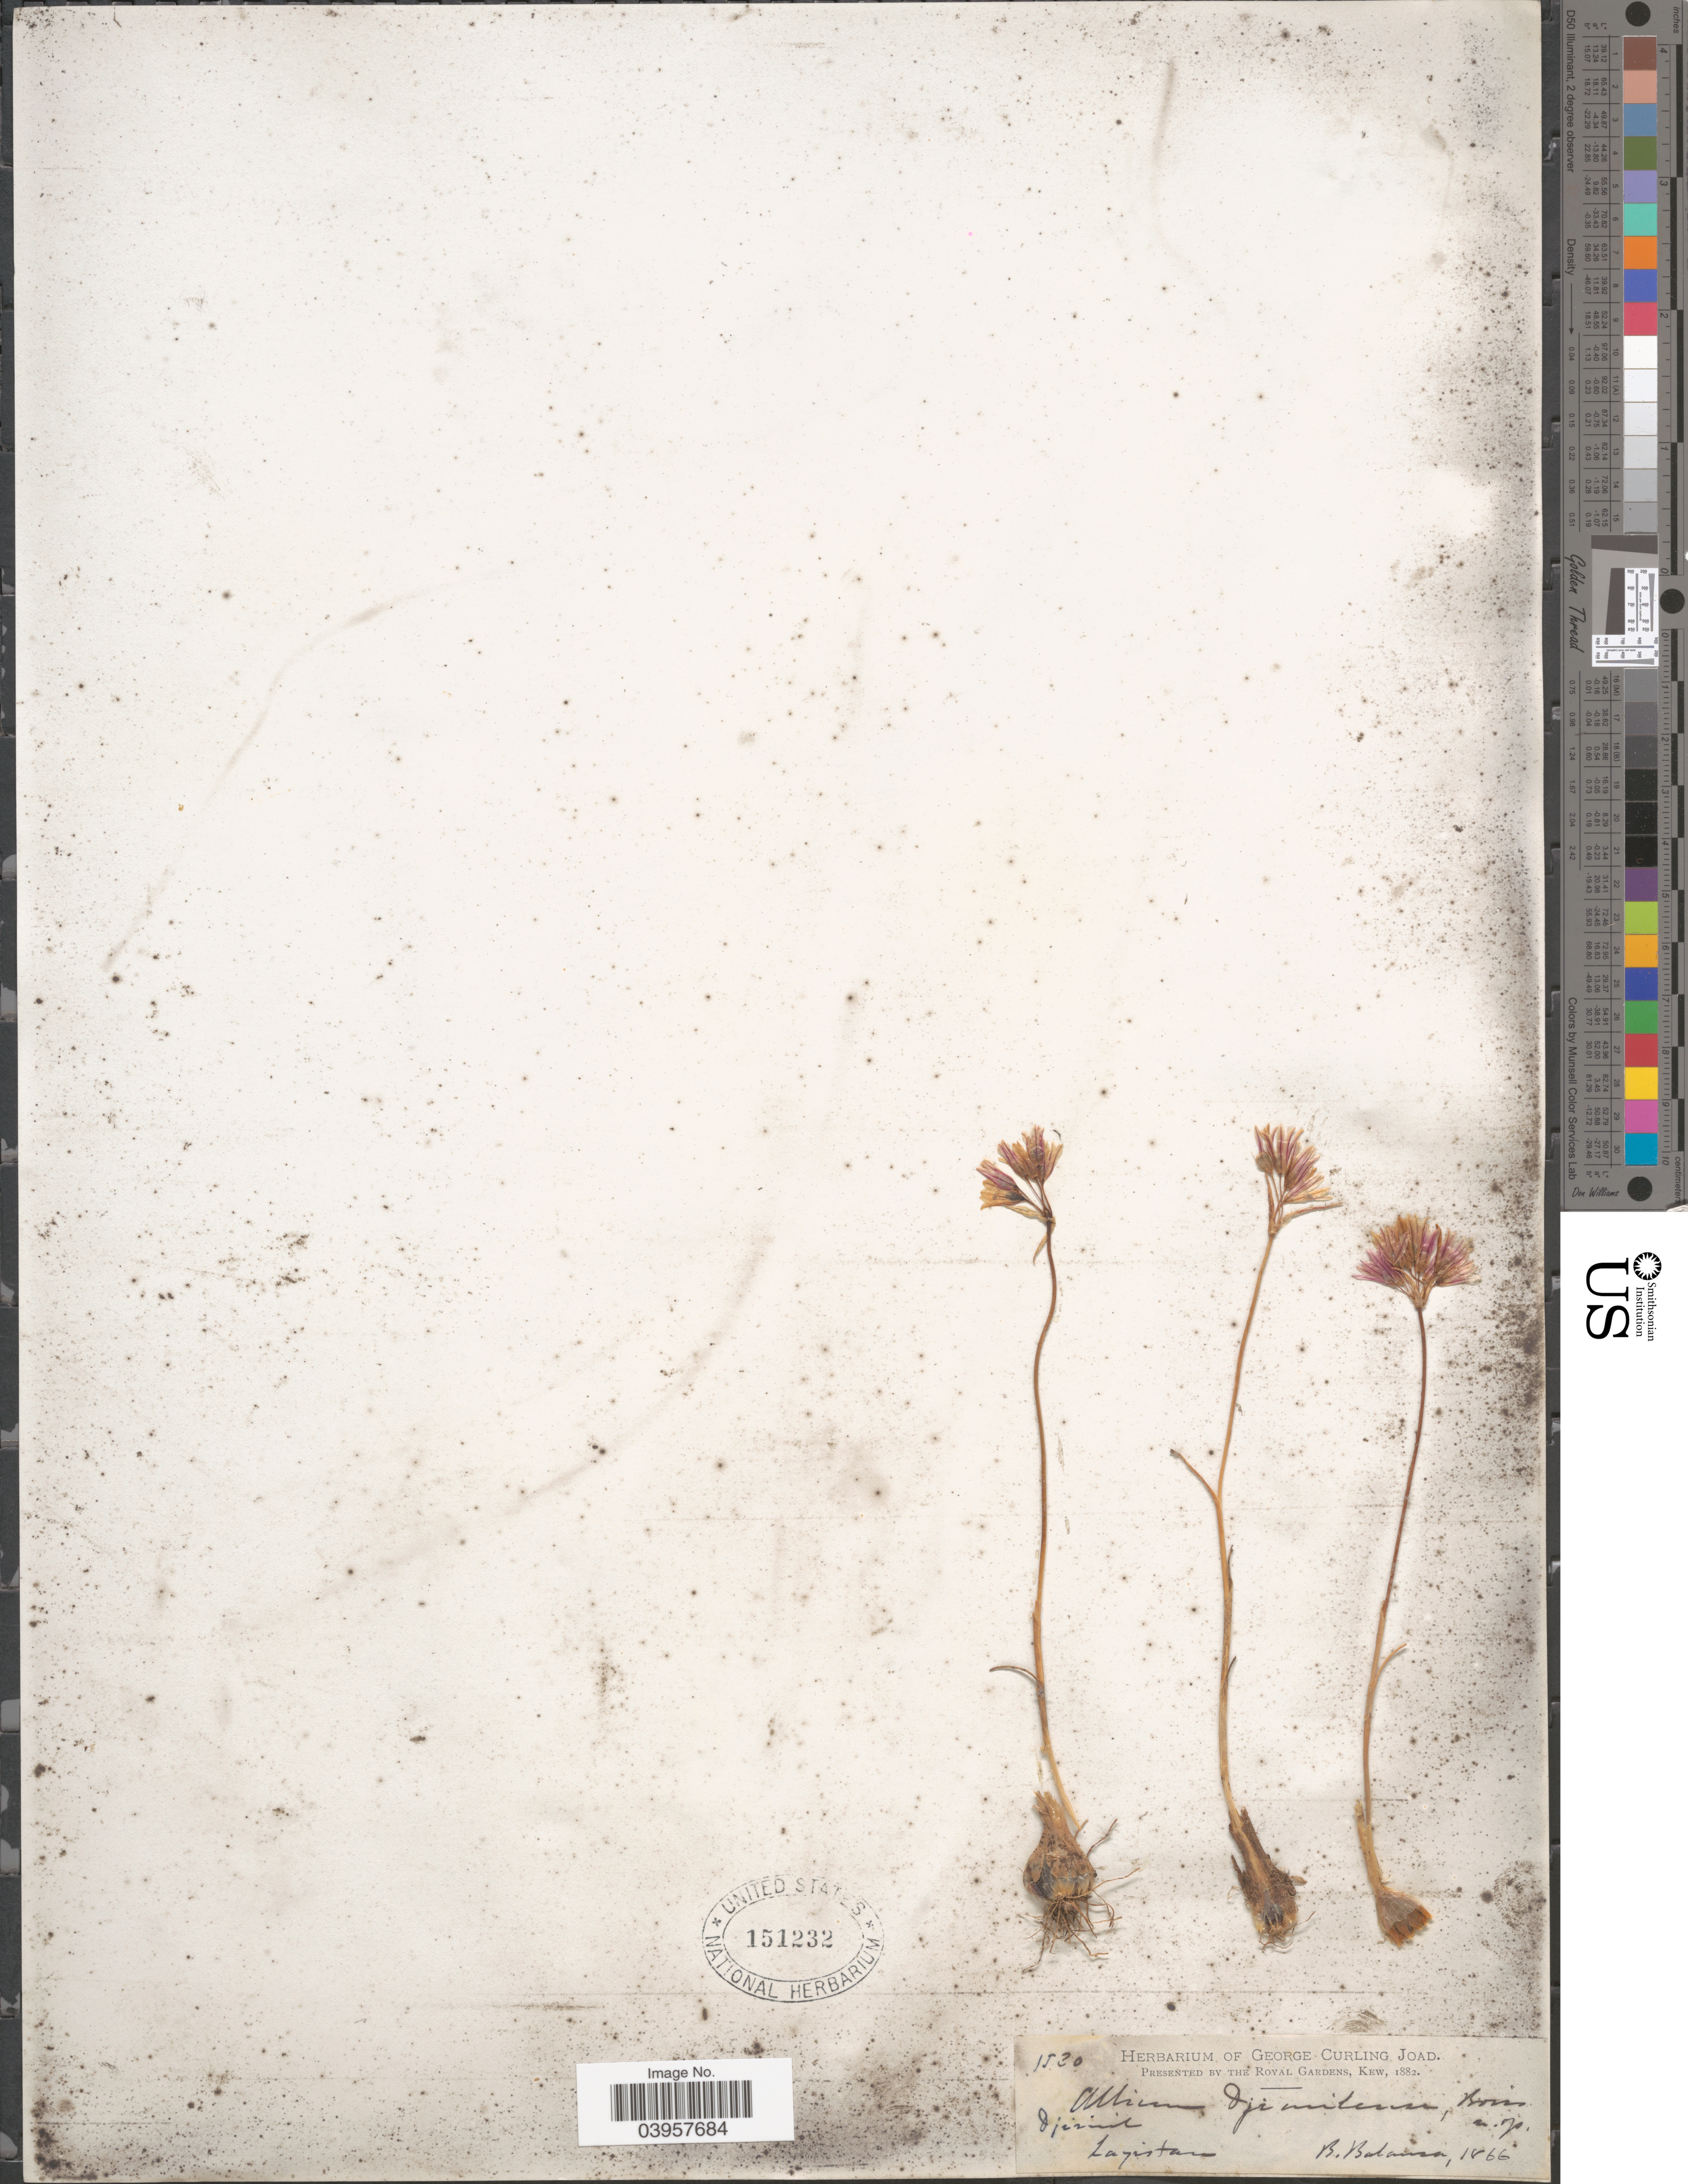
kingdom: Plantae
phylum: Tracheophyta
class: Liliopsida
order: Asparagales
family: Amaryllidaceae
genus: Allium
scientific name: Allium djimilense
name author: Boiss. ex Regel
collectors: B. Balansa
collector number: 1530*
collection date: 1866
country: Turkey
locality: Djimil, Lazistan.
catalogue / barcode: US 151232